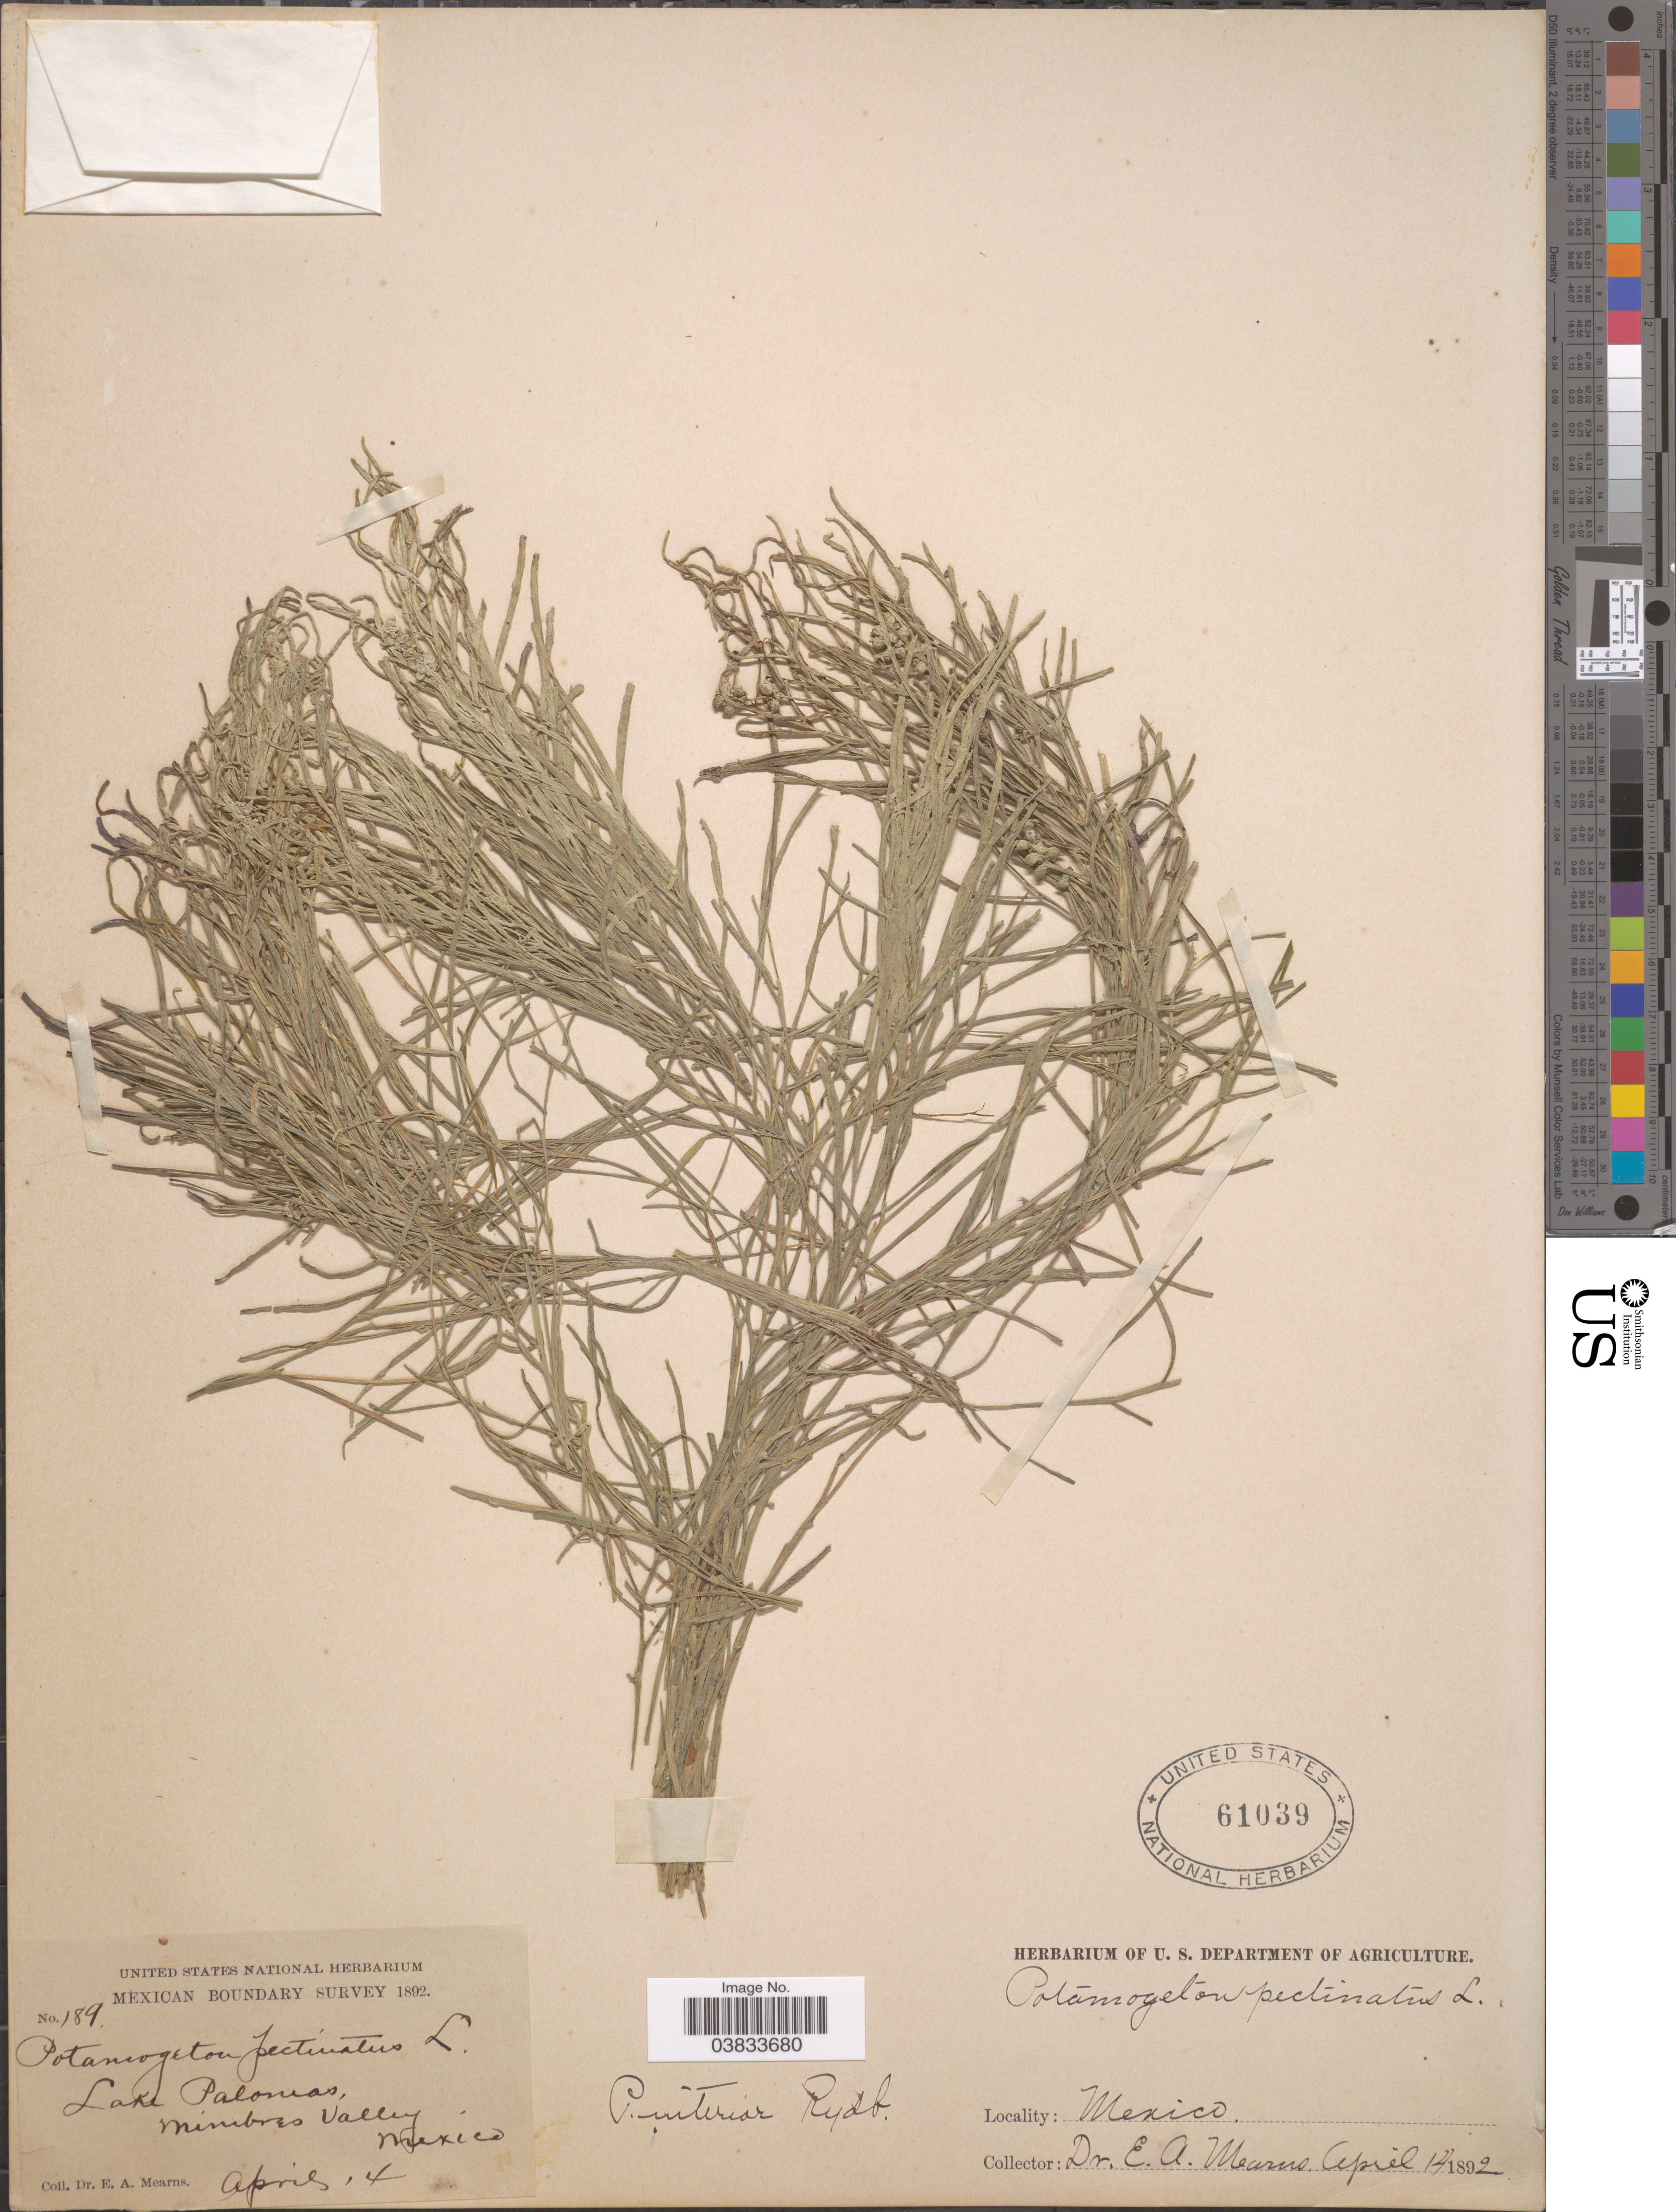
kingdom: Plantae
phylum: Tracheophyta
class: Liliopsida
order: Alismatales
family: Potamogetonaceae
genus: Stuckenia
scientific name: Stuckenia striata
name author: (Ruiz & Pav.) Holub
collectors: E. A. Mearns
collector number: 189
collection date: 1892-04-14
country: Mexico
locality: Mexican Boundary. Lake Palomas. Mimbres Valley.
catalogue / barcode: US 61039